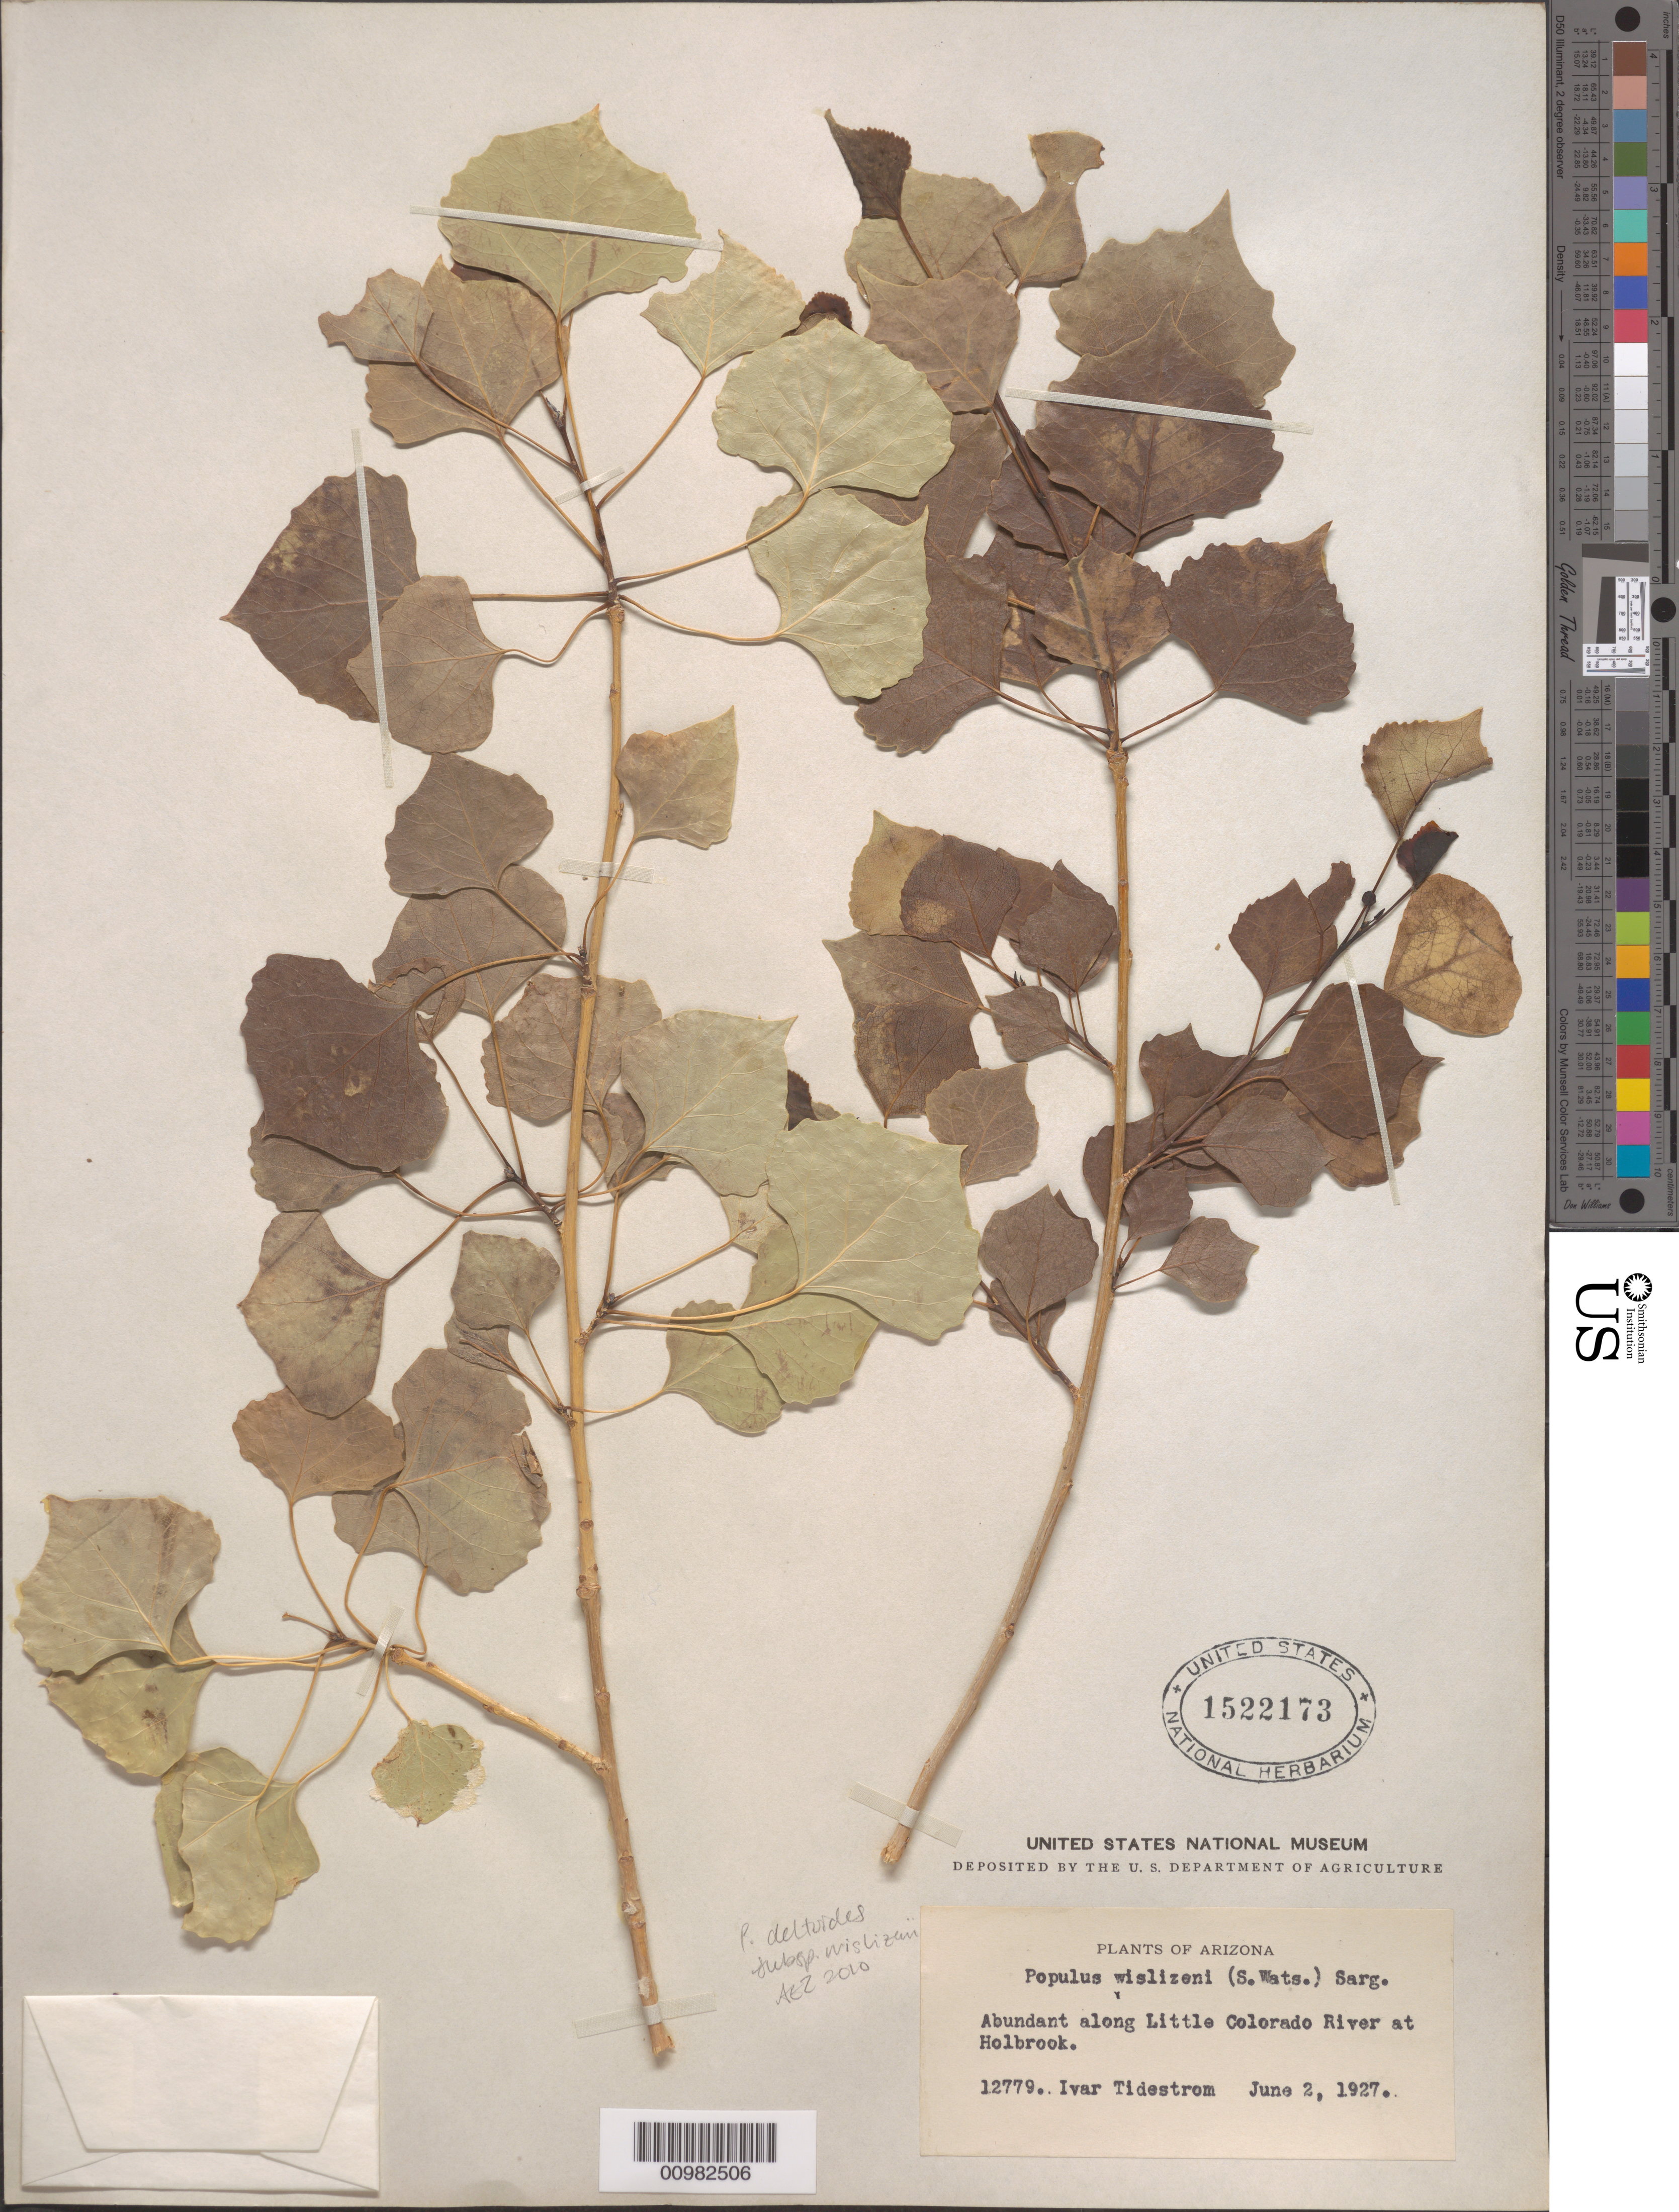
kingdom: Plantae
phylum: Tracheophyta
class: Magnoliopsida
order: Malpighiales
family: Salicaceae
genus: Populus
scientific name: Populus deltoides subsp. wislizeni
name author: (S. Watson) Eckenw.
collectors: I. F. Tidestrom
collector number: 12779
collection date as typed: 02 Jun 1927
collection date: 1927-06-02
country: United States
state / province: Arizona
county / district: Navajo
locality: Abundant along Little Colorado River at Holbrook.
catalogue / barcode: US 1522173